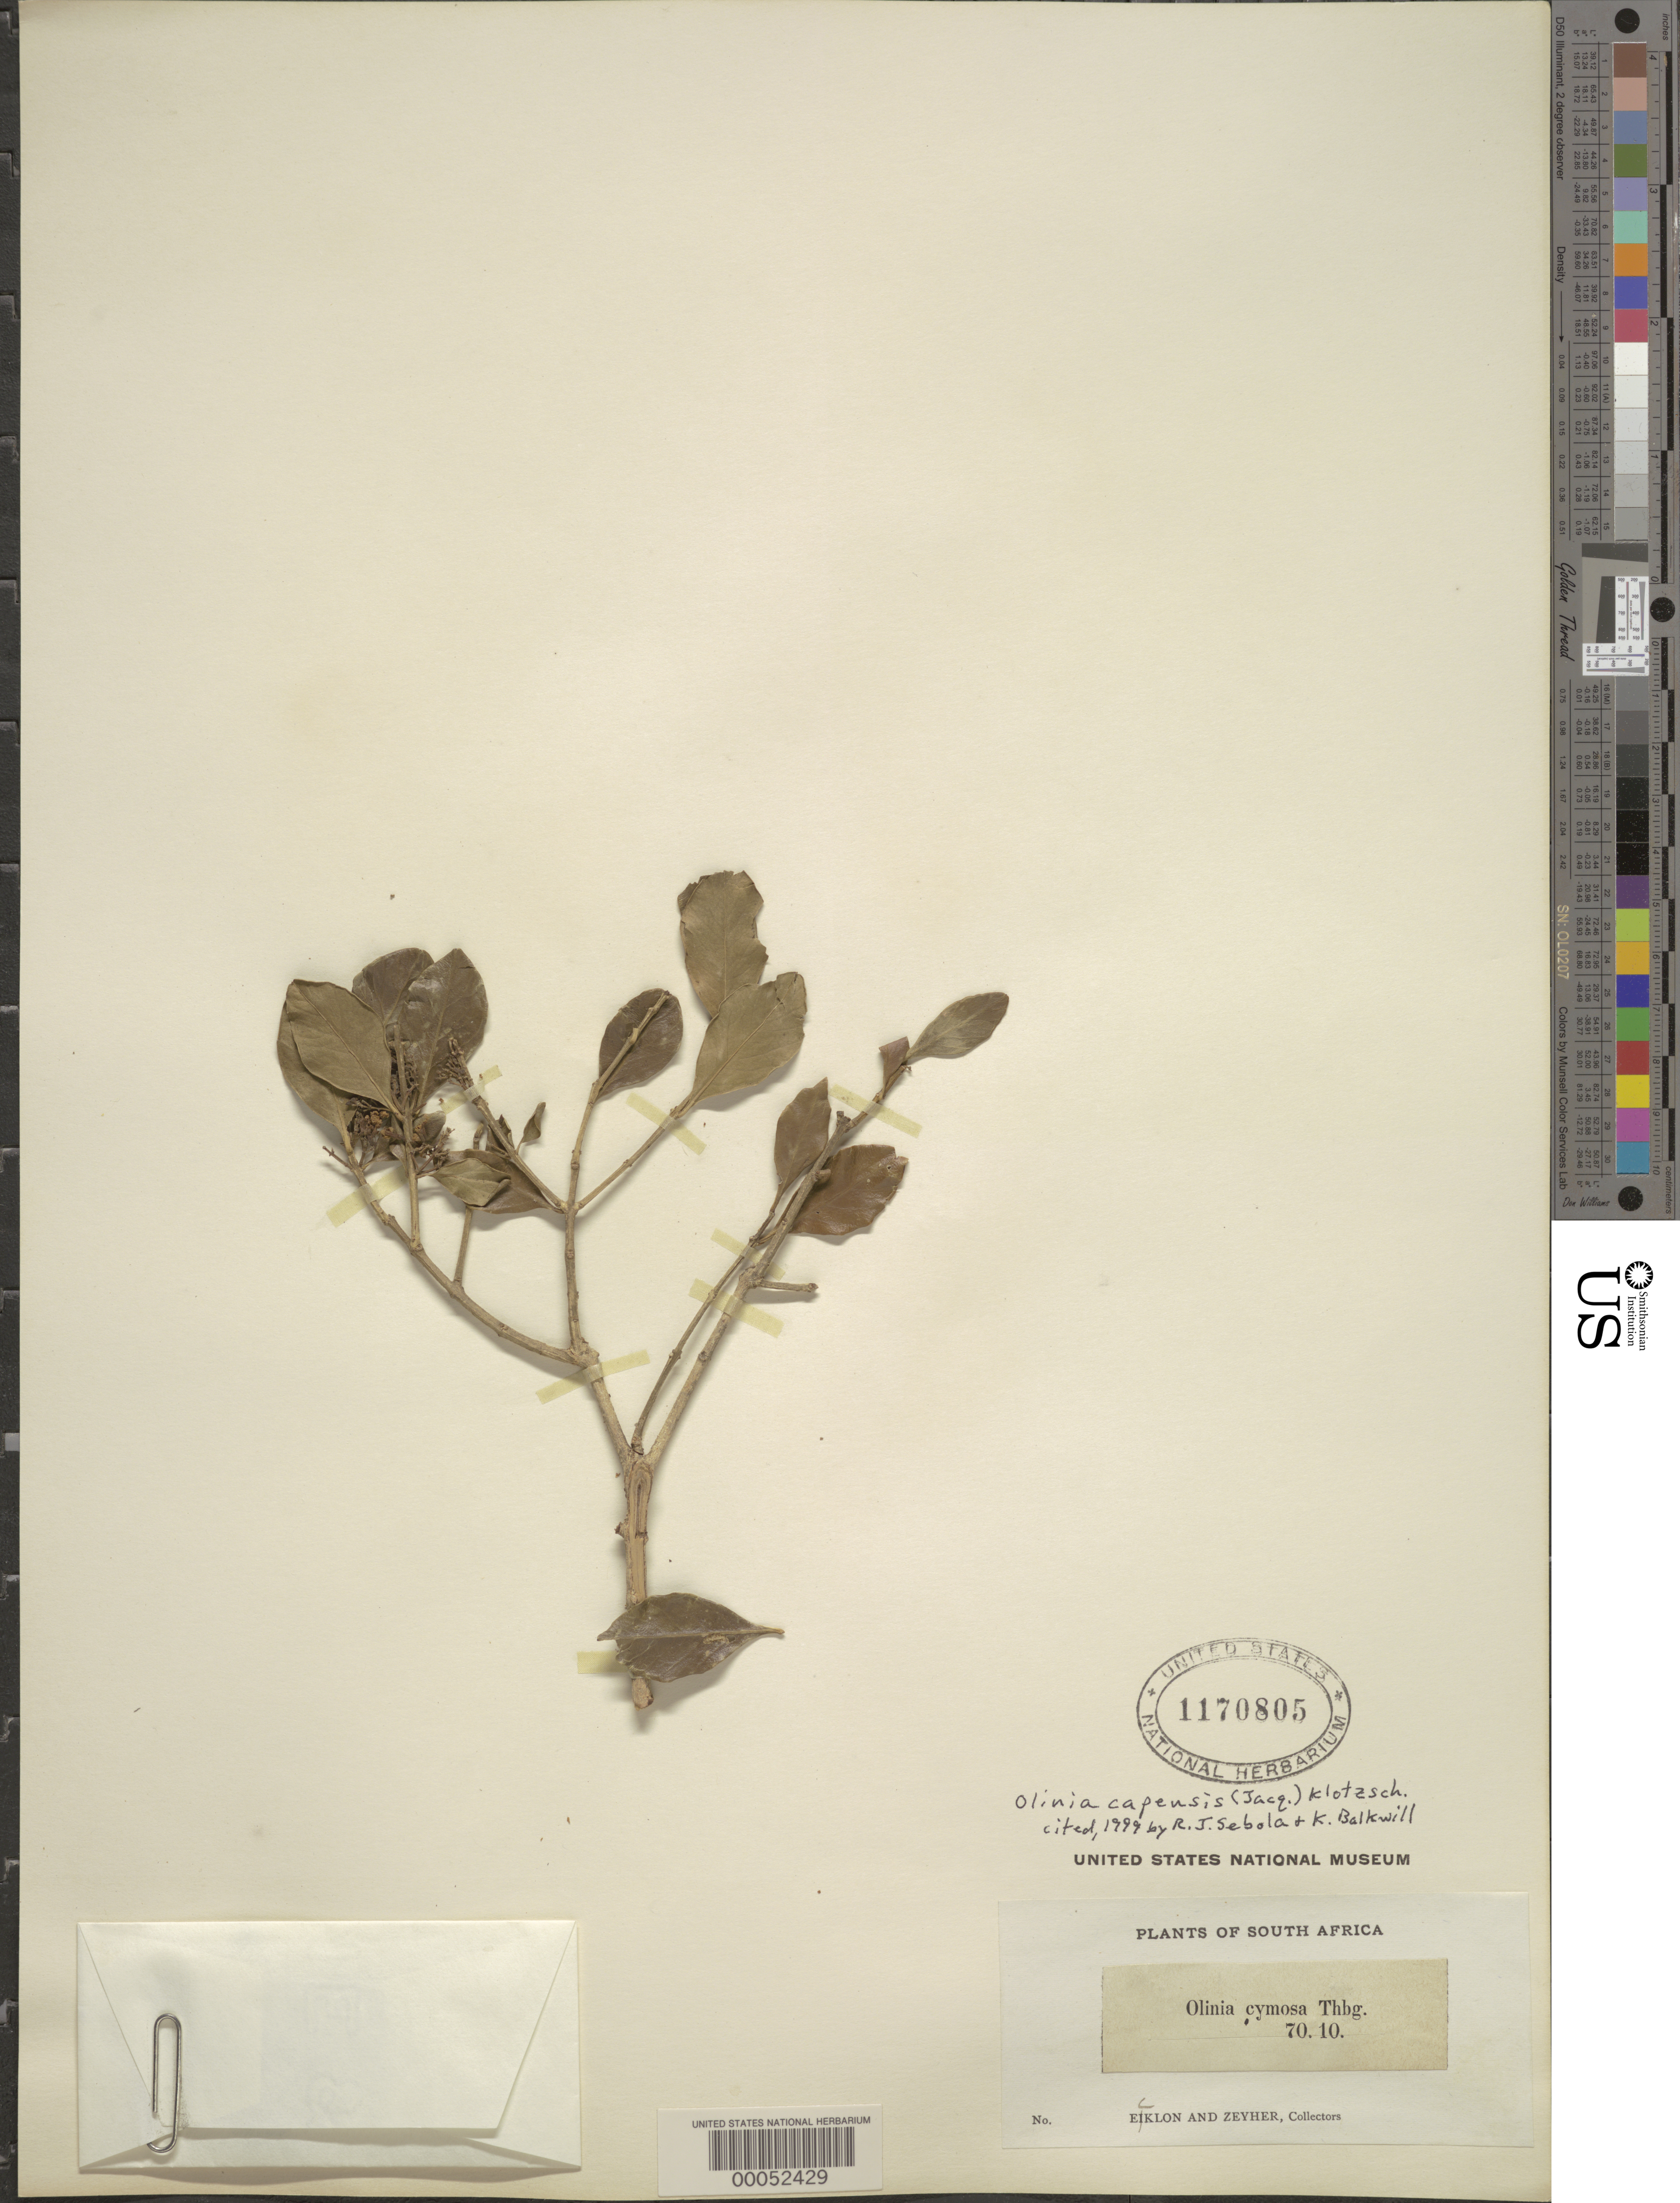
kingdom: Plantae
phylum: Tracheophyta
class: Magnoliopsida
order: Myrtales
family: Penaeaceae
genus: Olinia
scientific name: Olinia capensis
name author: (Jacq.) Klotzsch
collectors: C. F. Ecklon & C. Zeyher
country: South Africa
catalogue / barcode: US 1170805